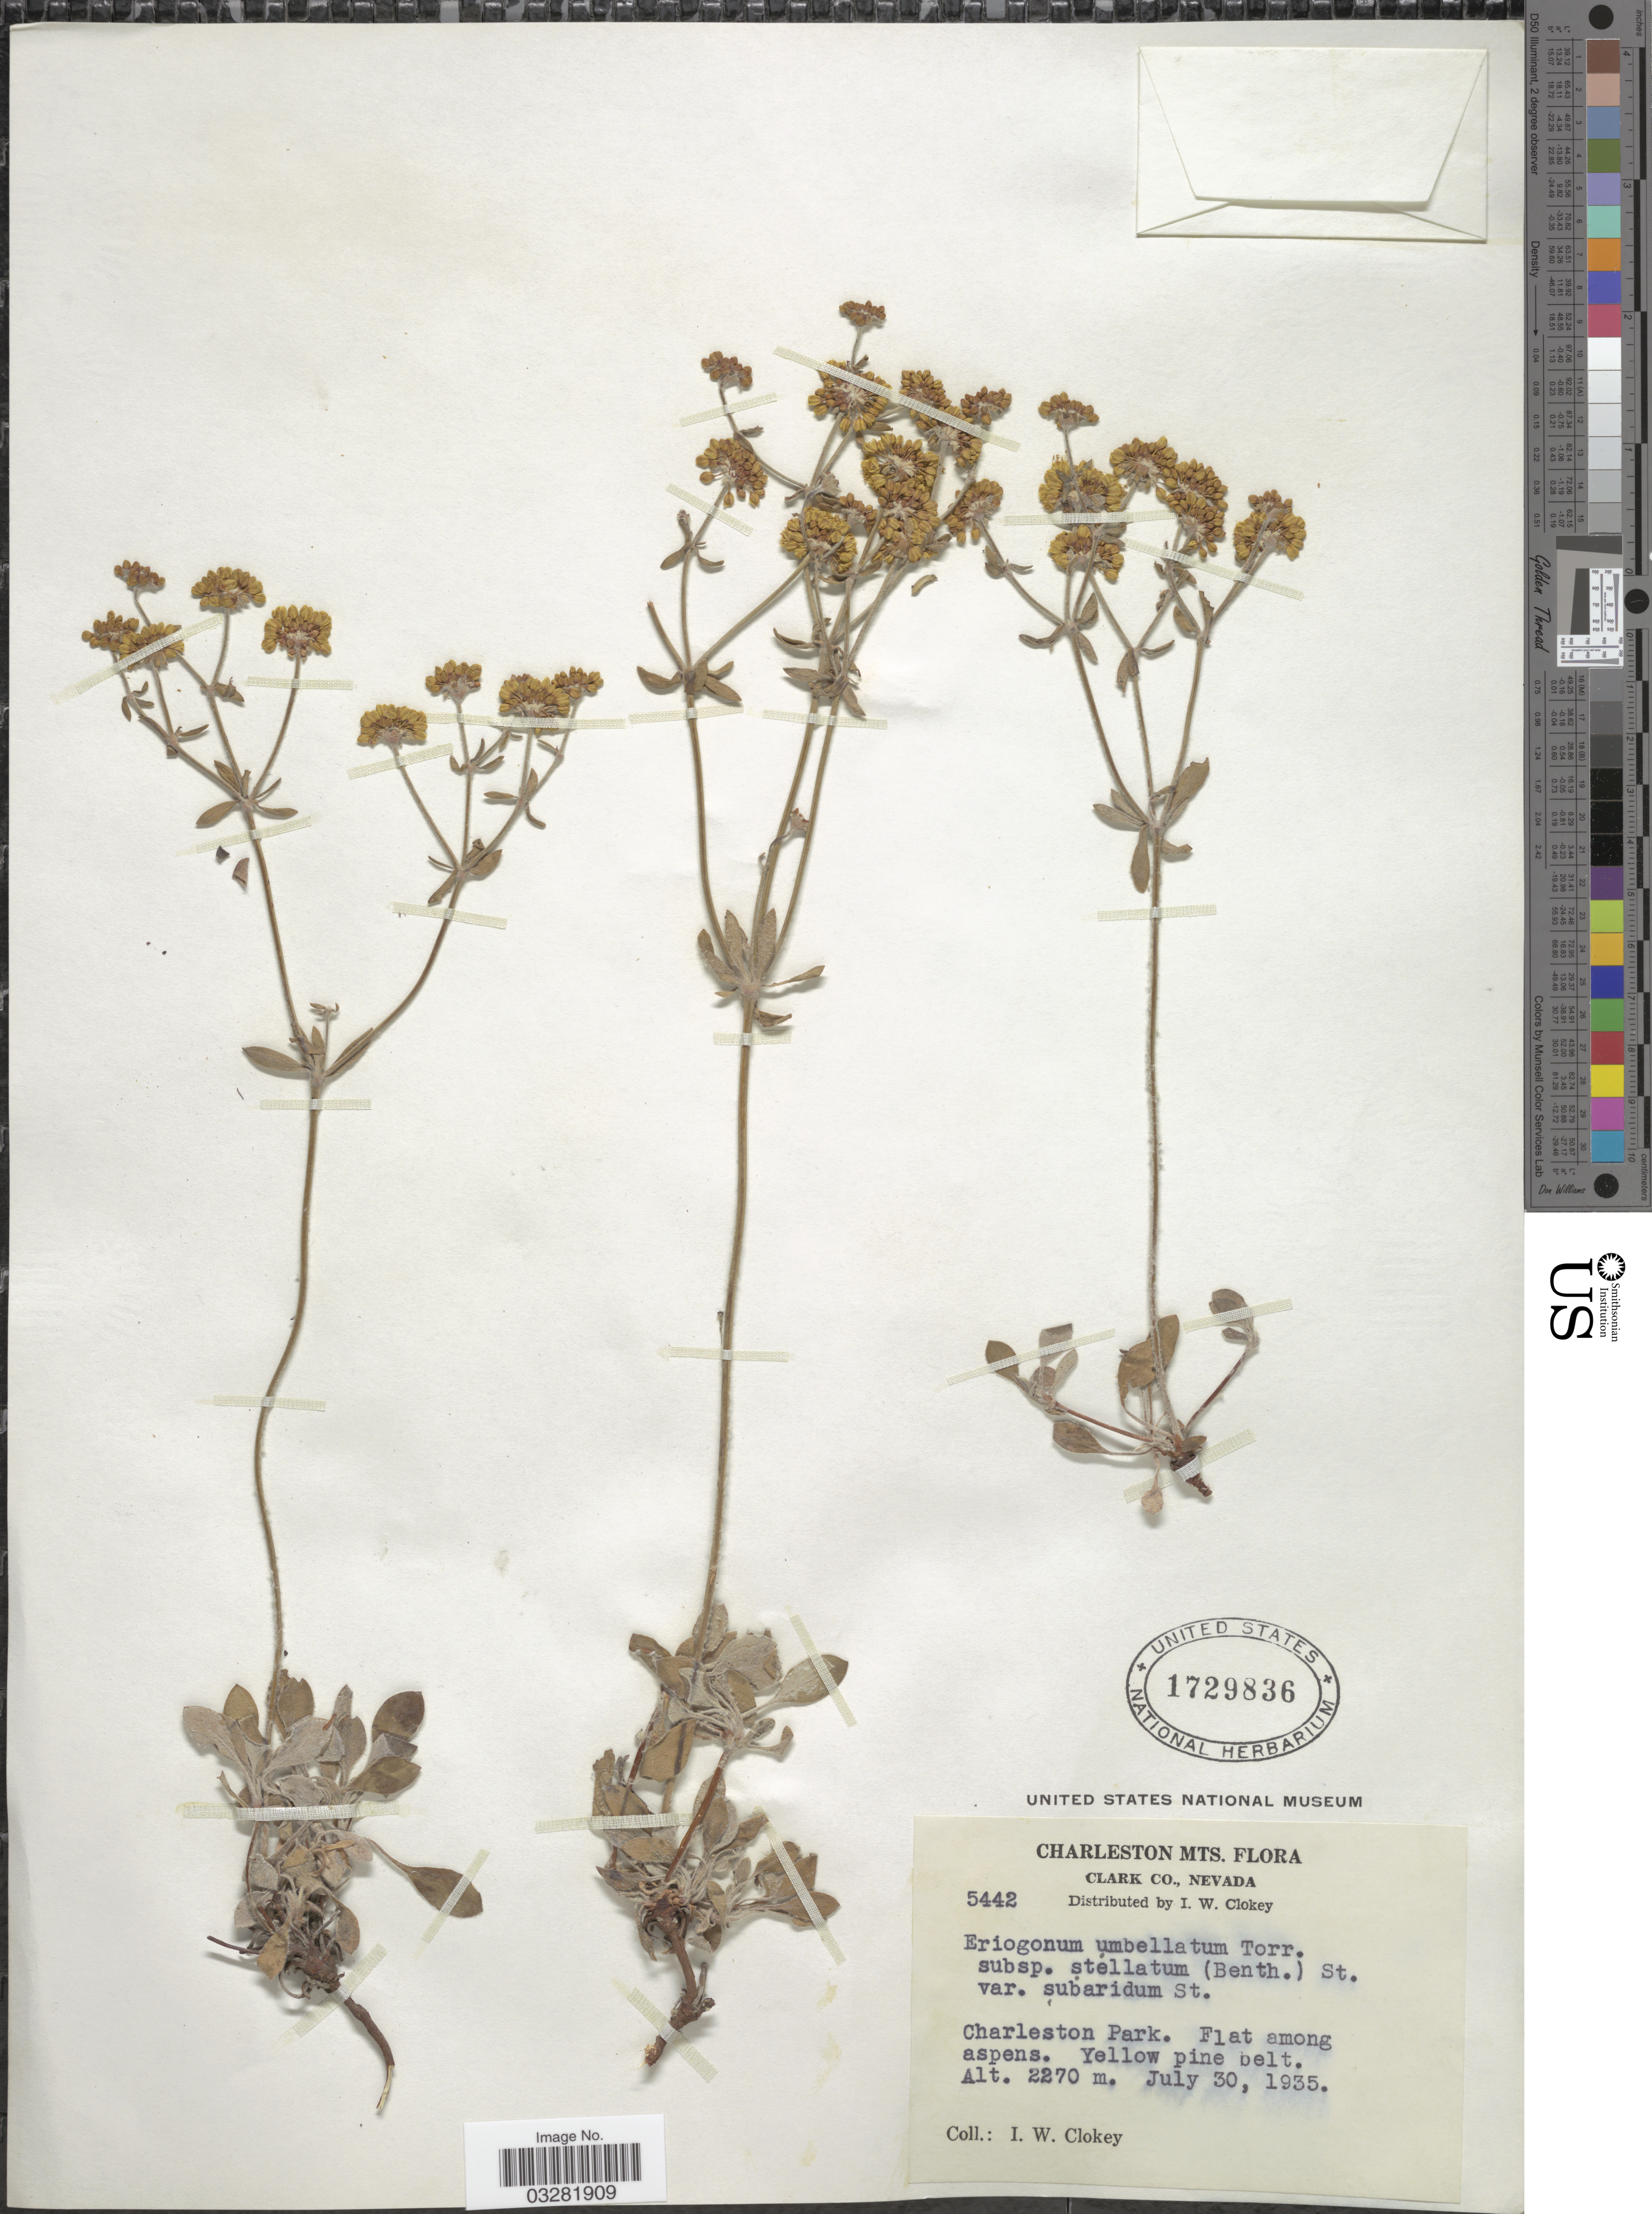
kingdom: Plantae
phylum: Tracheophyta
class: Magnoliopsida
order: Caryophyllales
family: Polygonaceae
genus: Eriogonum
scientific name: Eriogonum umbellatum var. subaridum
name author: S. Stokes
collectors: I. W. Clokey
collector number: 5442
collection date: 1935-07-30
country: United States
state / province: Nevada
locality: Charleston Mts. Clark Co. Charleston Park.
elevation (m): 2270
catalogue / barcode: US 1729836